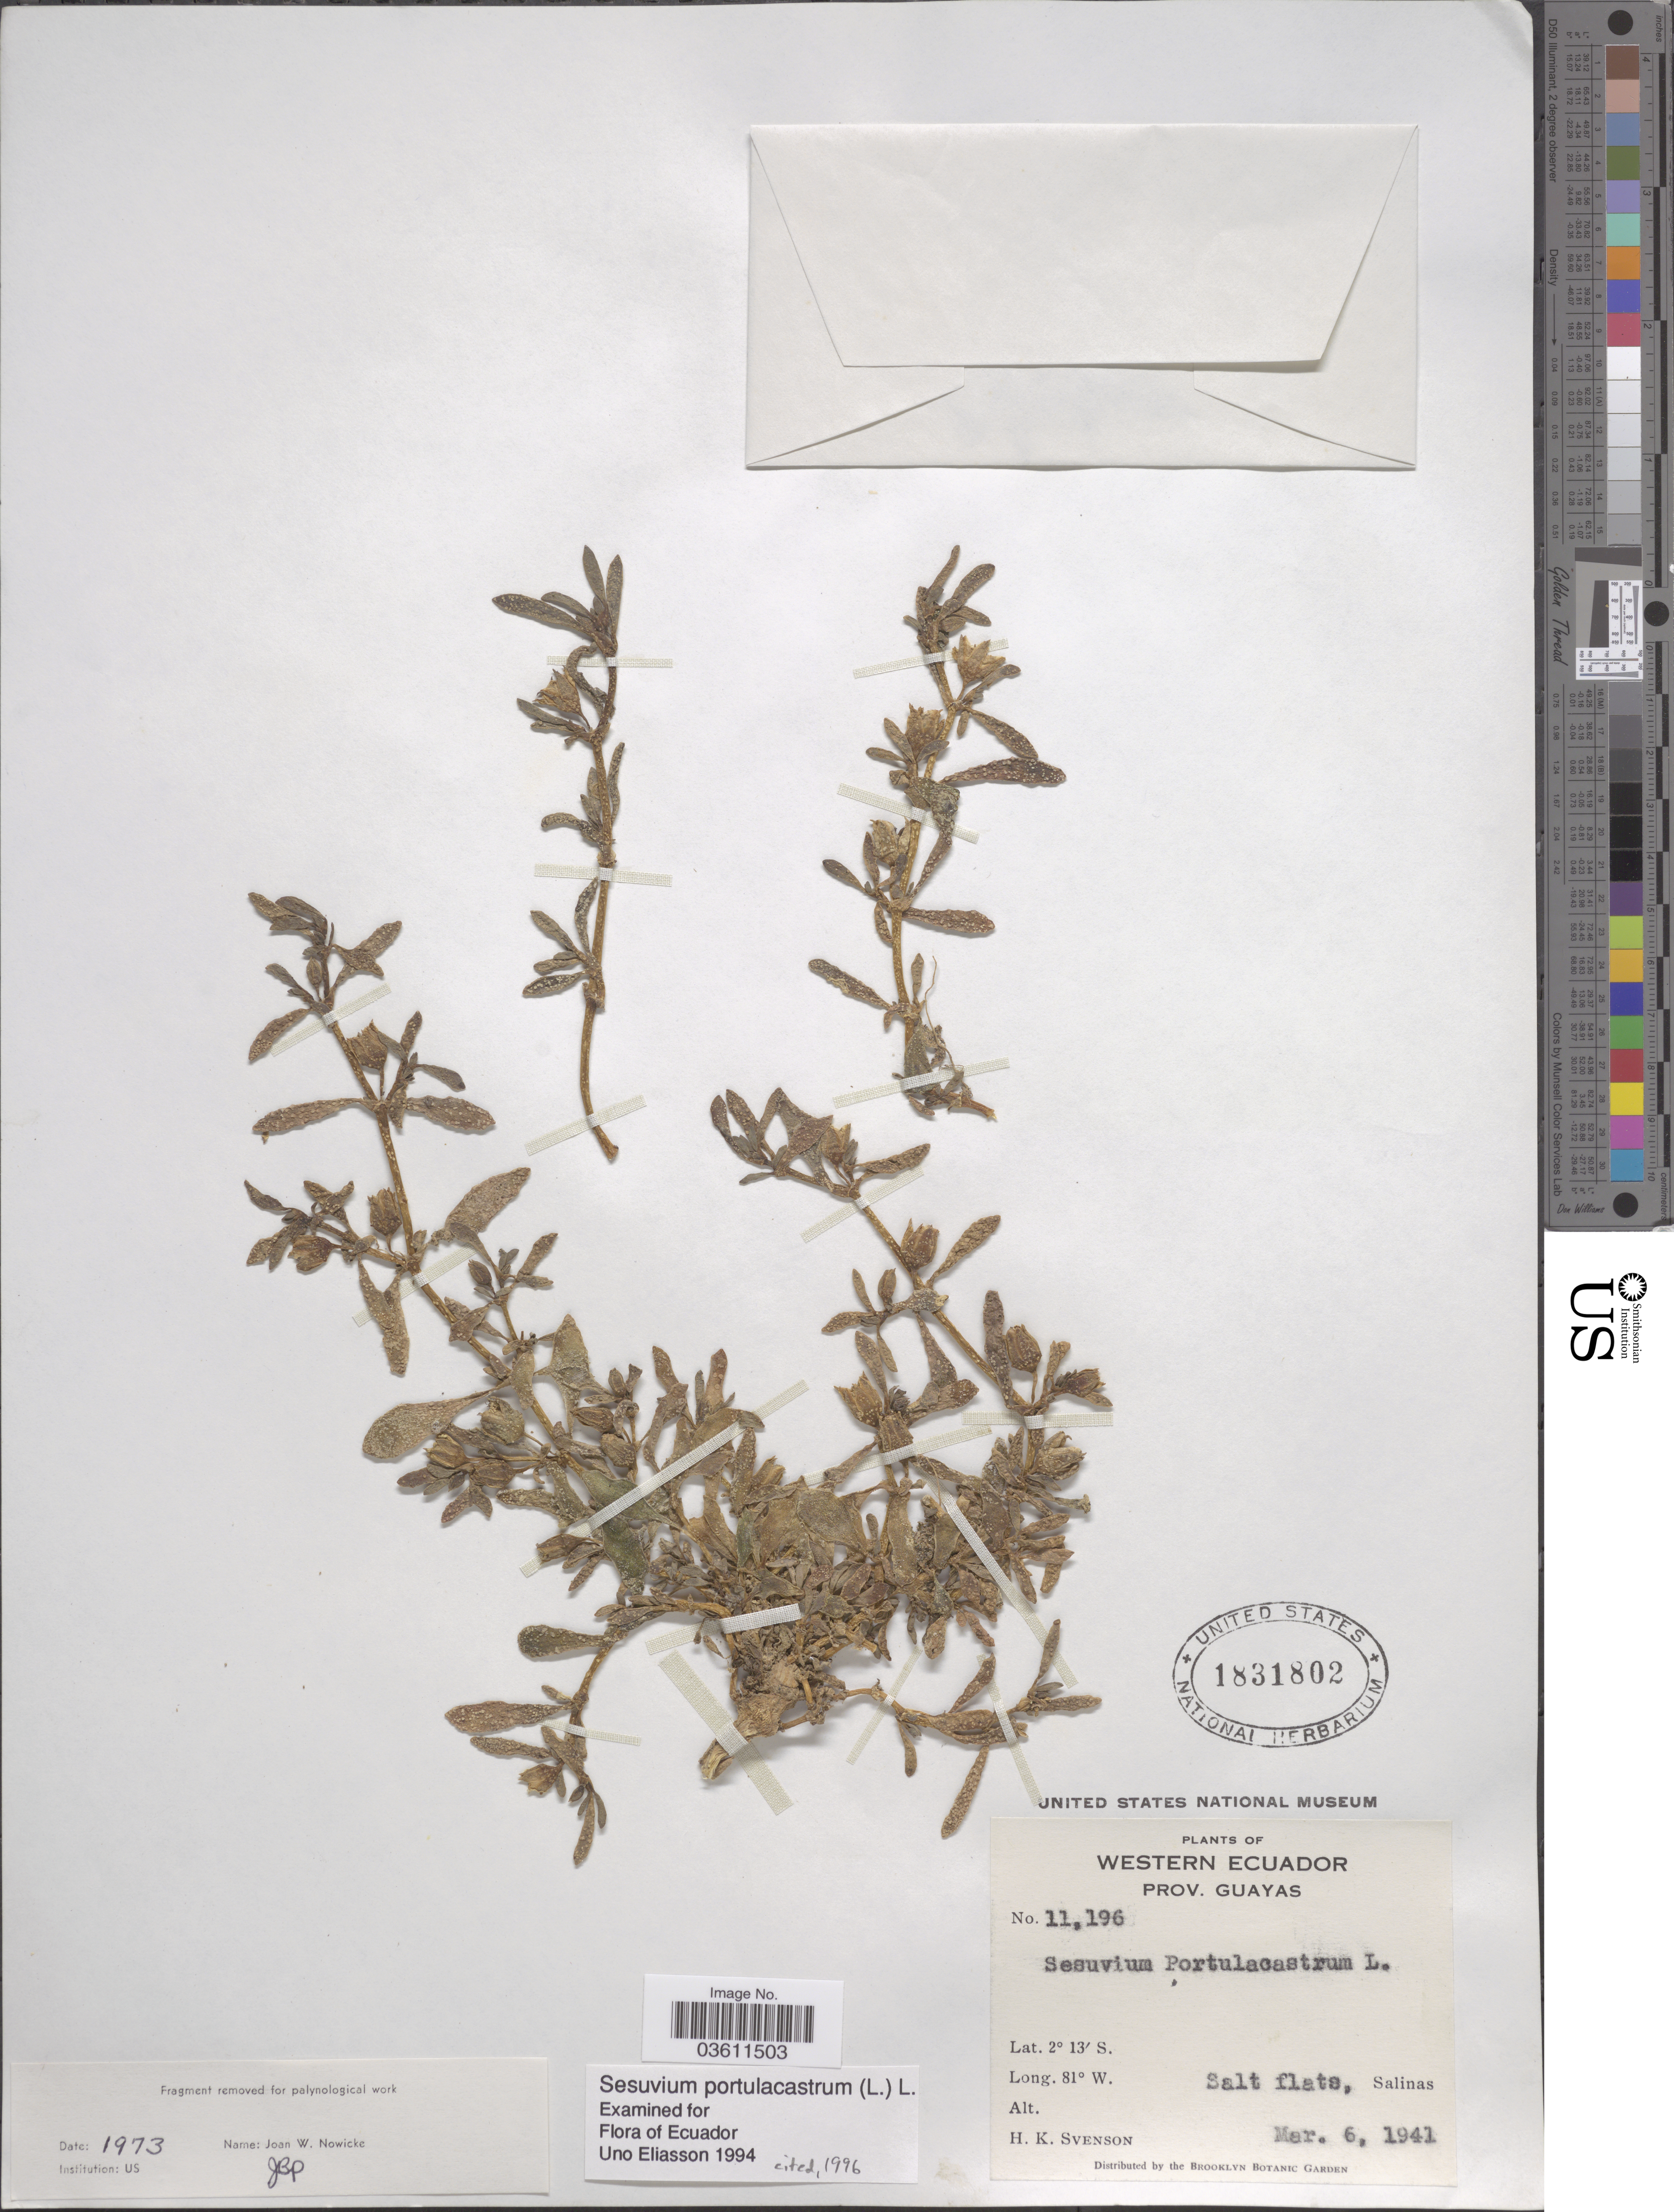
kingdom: Plantae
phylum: Tracheophyta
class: Magnoliopsida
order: Caryophyllales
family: Aizoaceae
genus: Sesuvium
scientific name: Sesuvium portulacastrum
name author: (L.) L.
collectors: H. K. Svenson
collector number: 11196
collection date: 1941-03-06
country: Ecuador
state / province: Guayas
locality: Western Ecuador. Salt flats, Salinas.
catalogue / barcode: US 1831802